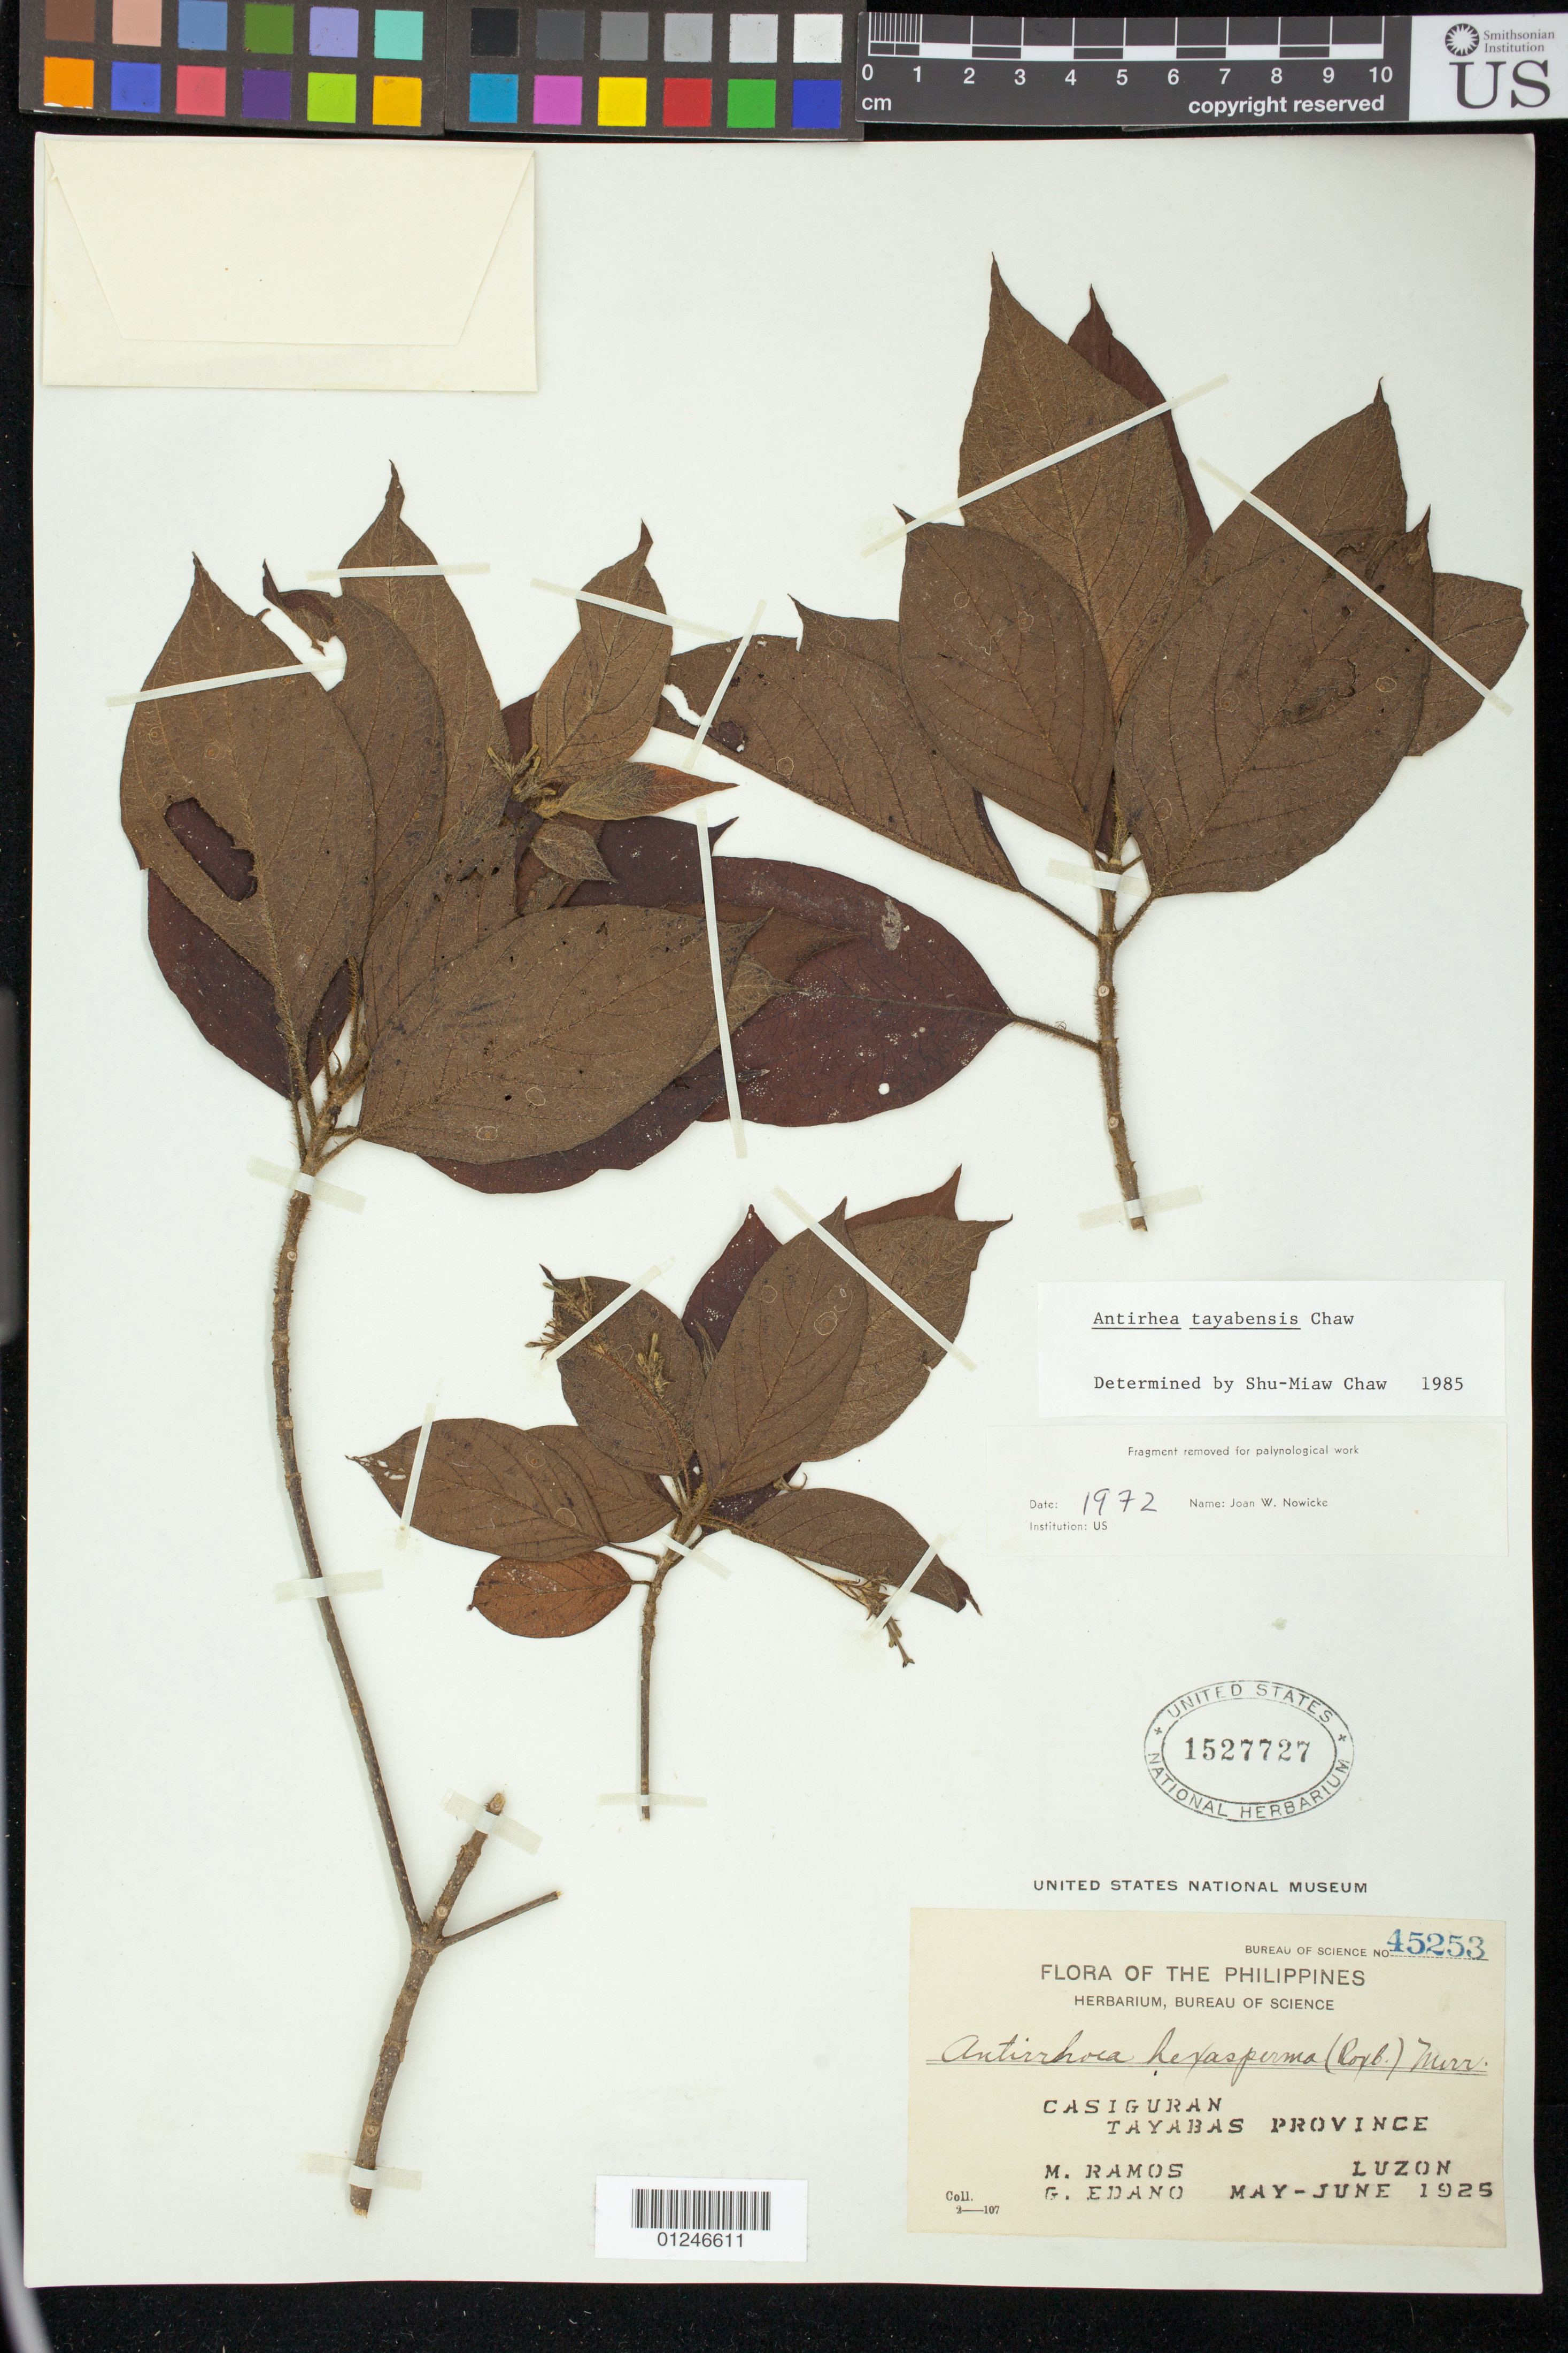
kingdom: Plantae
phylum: Tracheophyta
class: Magnoliopsida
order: Gentianales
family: Rubiaceae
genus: Guettardella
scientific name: Guettardella tayabensis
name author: (Chaw ex) J.G. Chavez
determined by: Chavez, J. G.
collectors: M. Ramos & G. Edaño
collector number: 2-107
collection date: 1925-05/1925-06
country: Philippines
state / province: Calabarzon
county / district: Quezon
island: Luzon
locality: Casiguran. Luzon. Tayabas.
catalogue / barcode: US 1527727